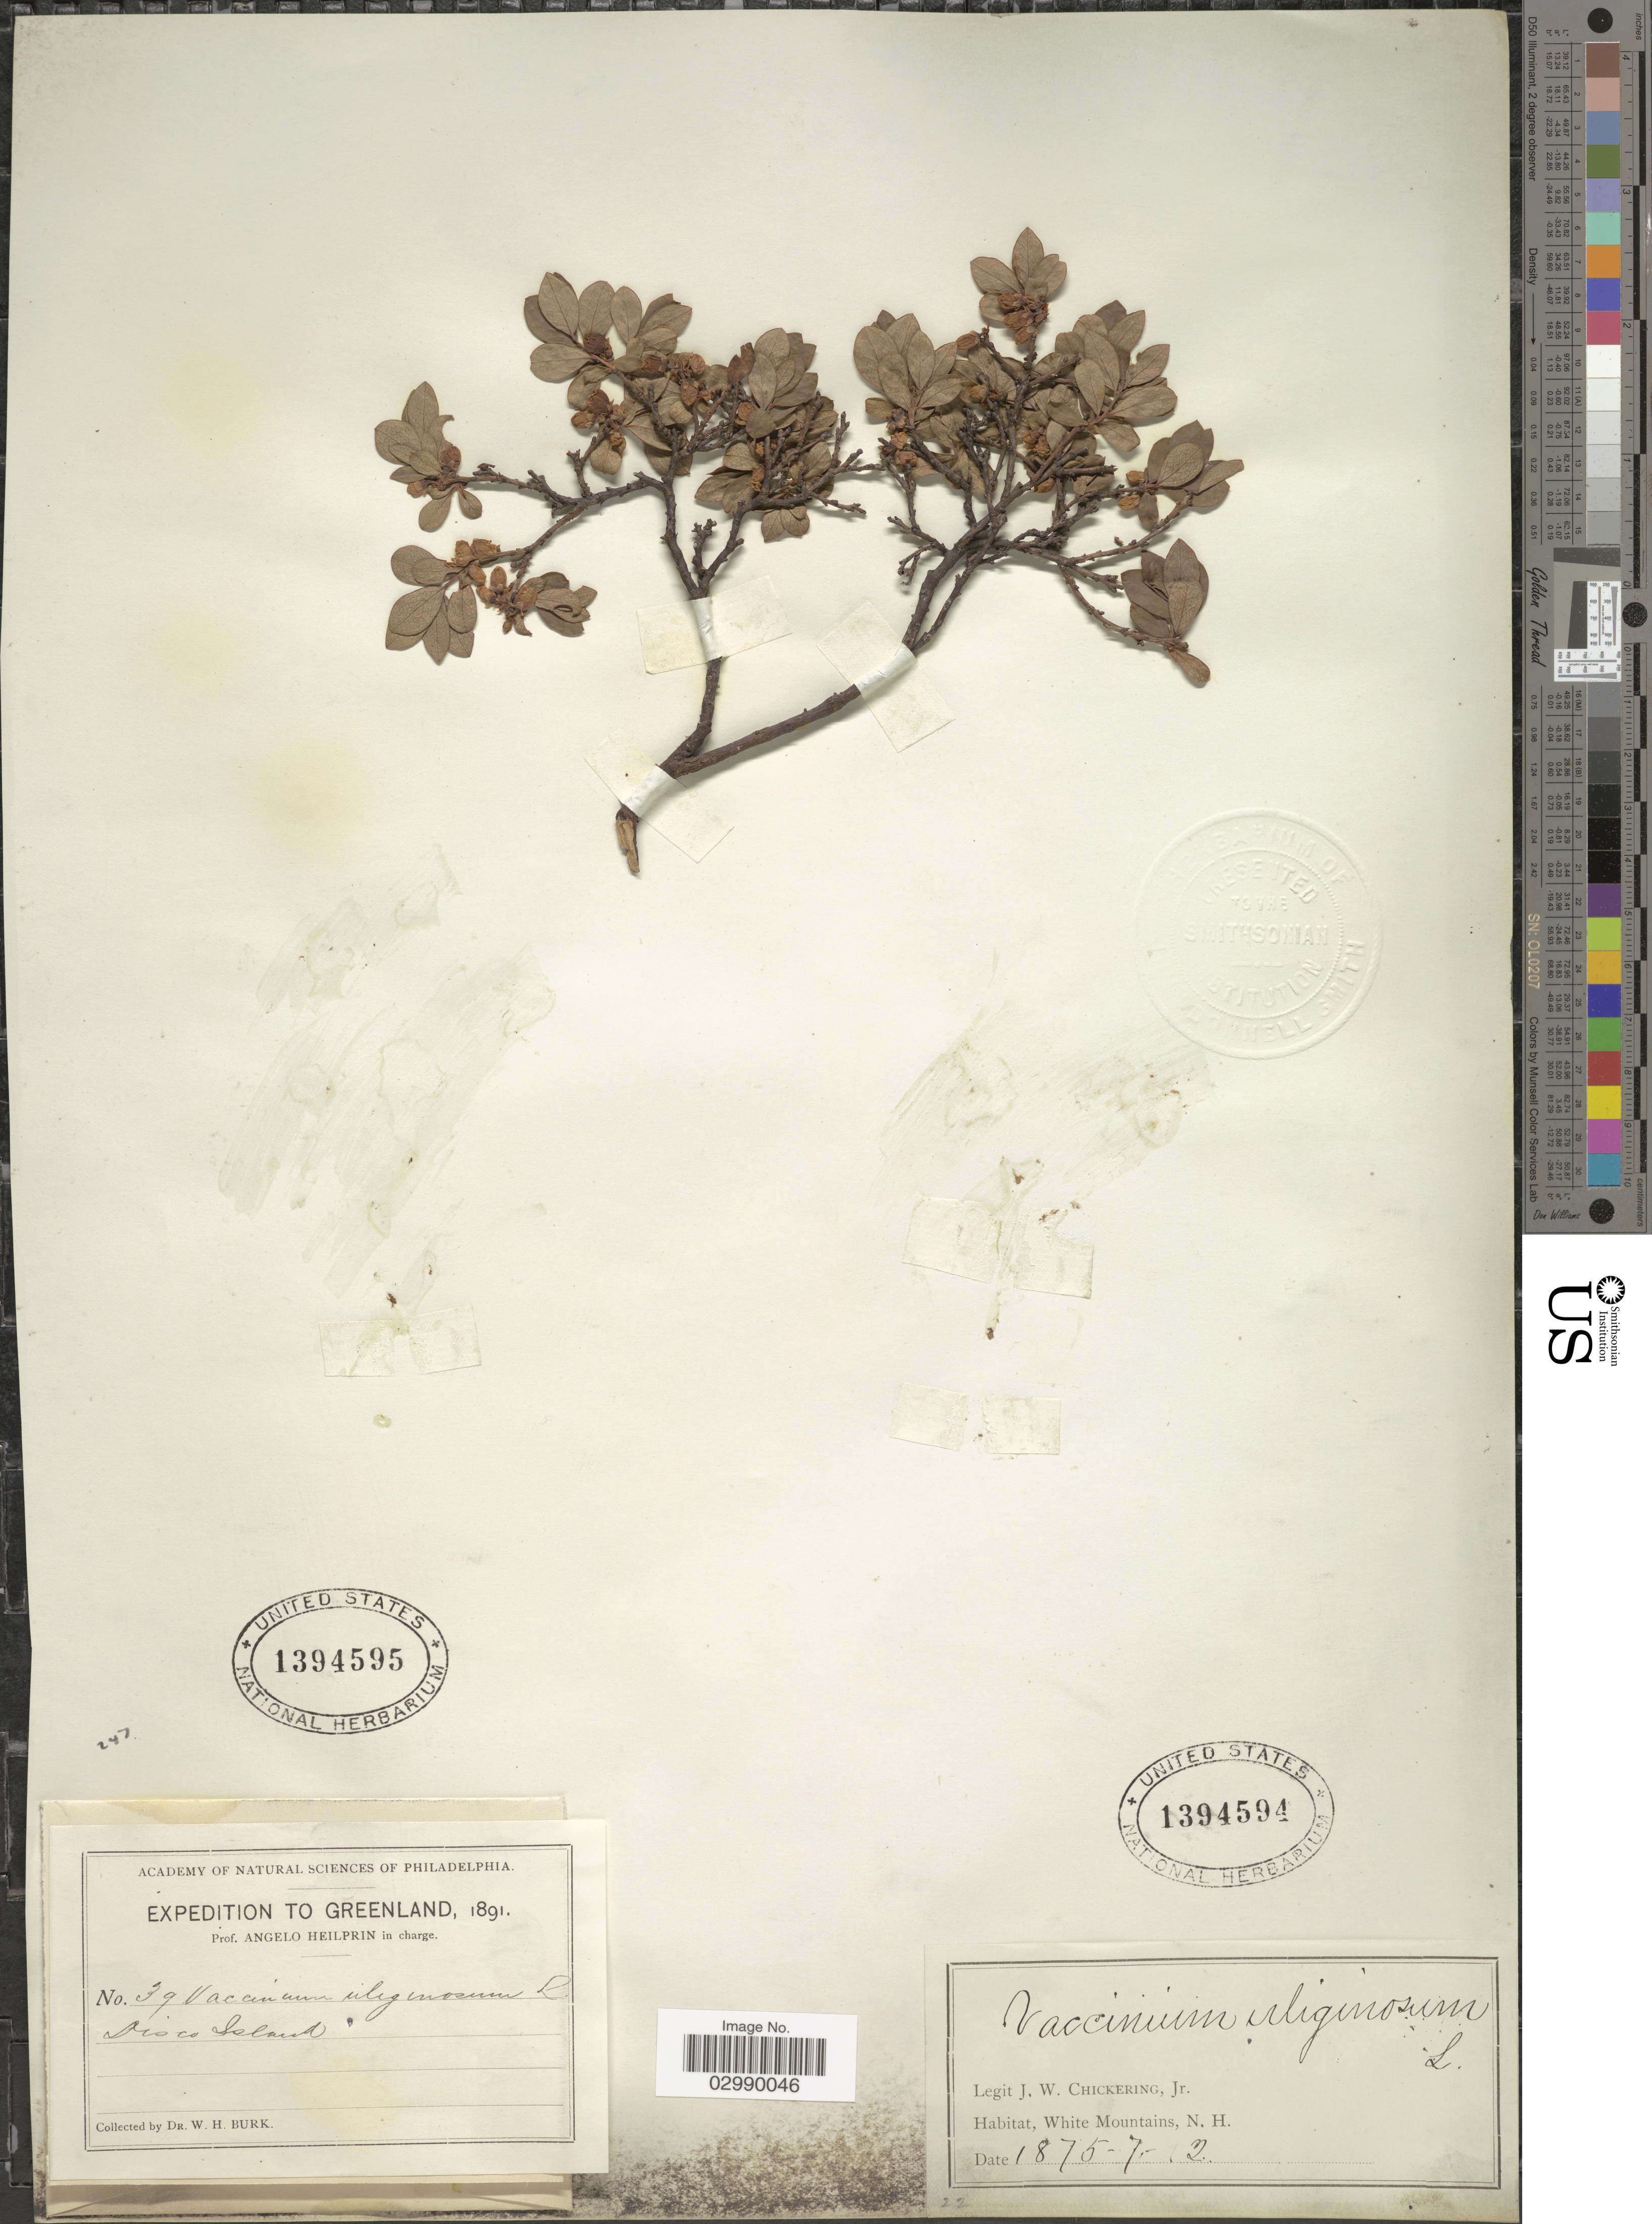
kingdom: Plantae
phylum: Tracheophyta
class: Magnoliopsida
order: Ericales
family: Ericaceae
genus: Vaccinium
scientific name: Vaccinium uliginosum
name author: L.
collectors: W. Burk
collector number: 39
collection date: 1891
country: Greenland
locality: Disco Island.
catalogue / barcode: US 1394595-2